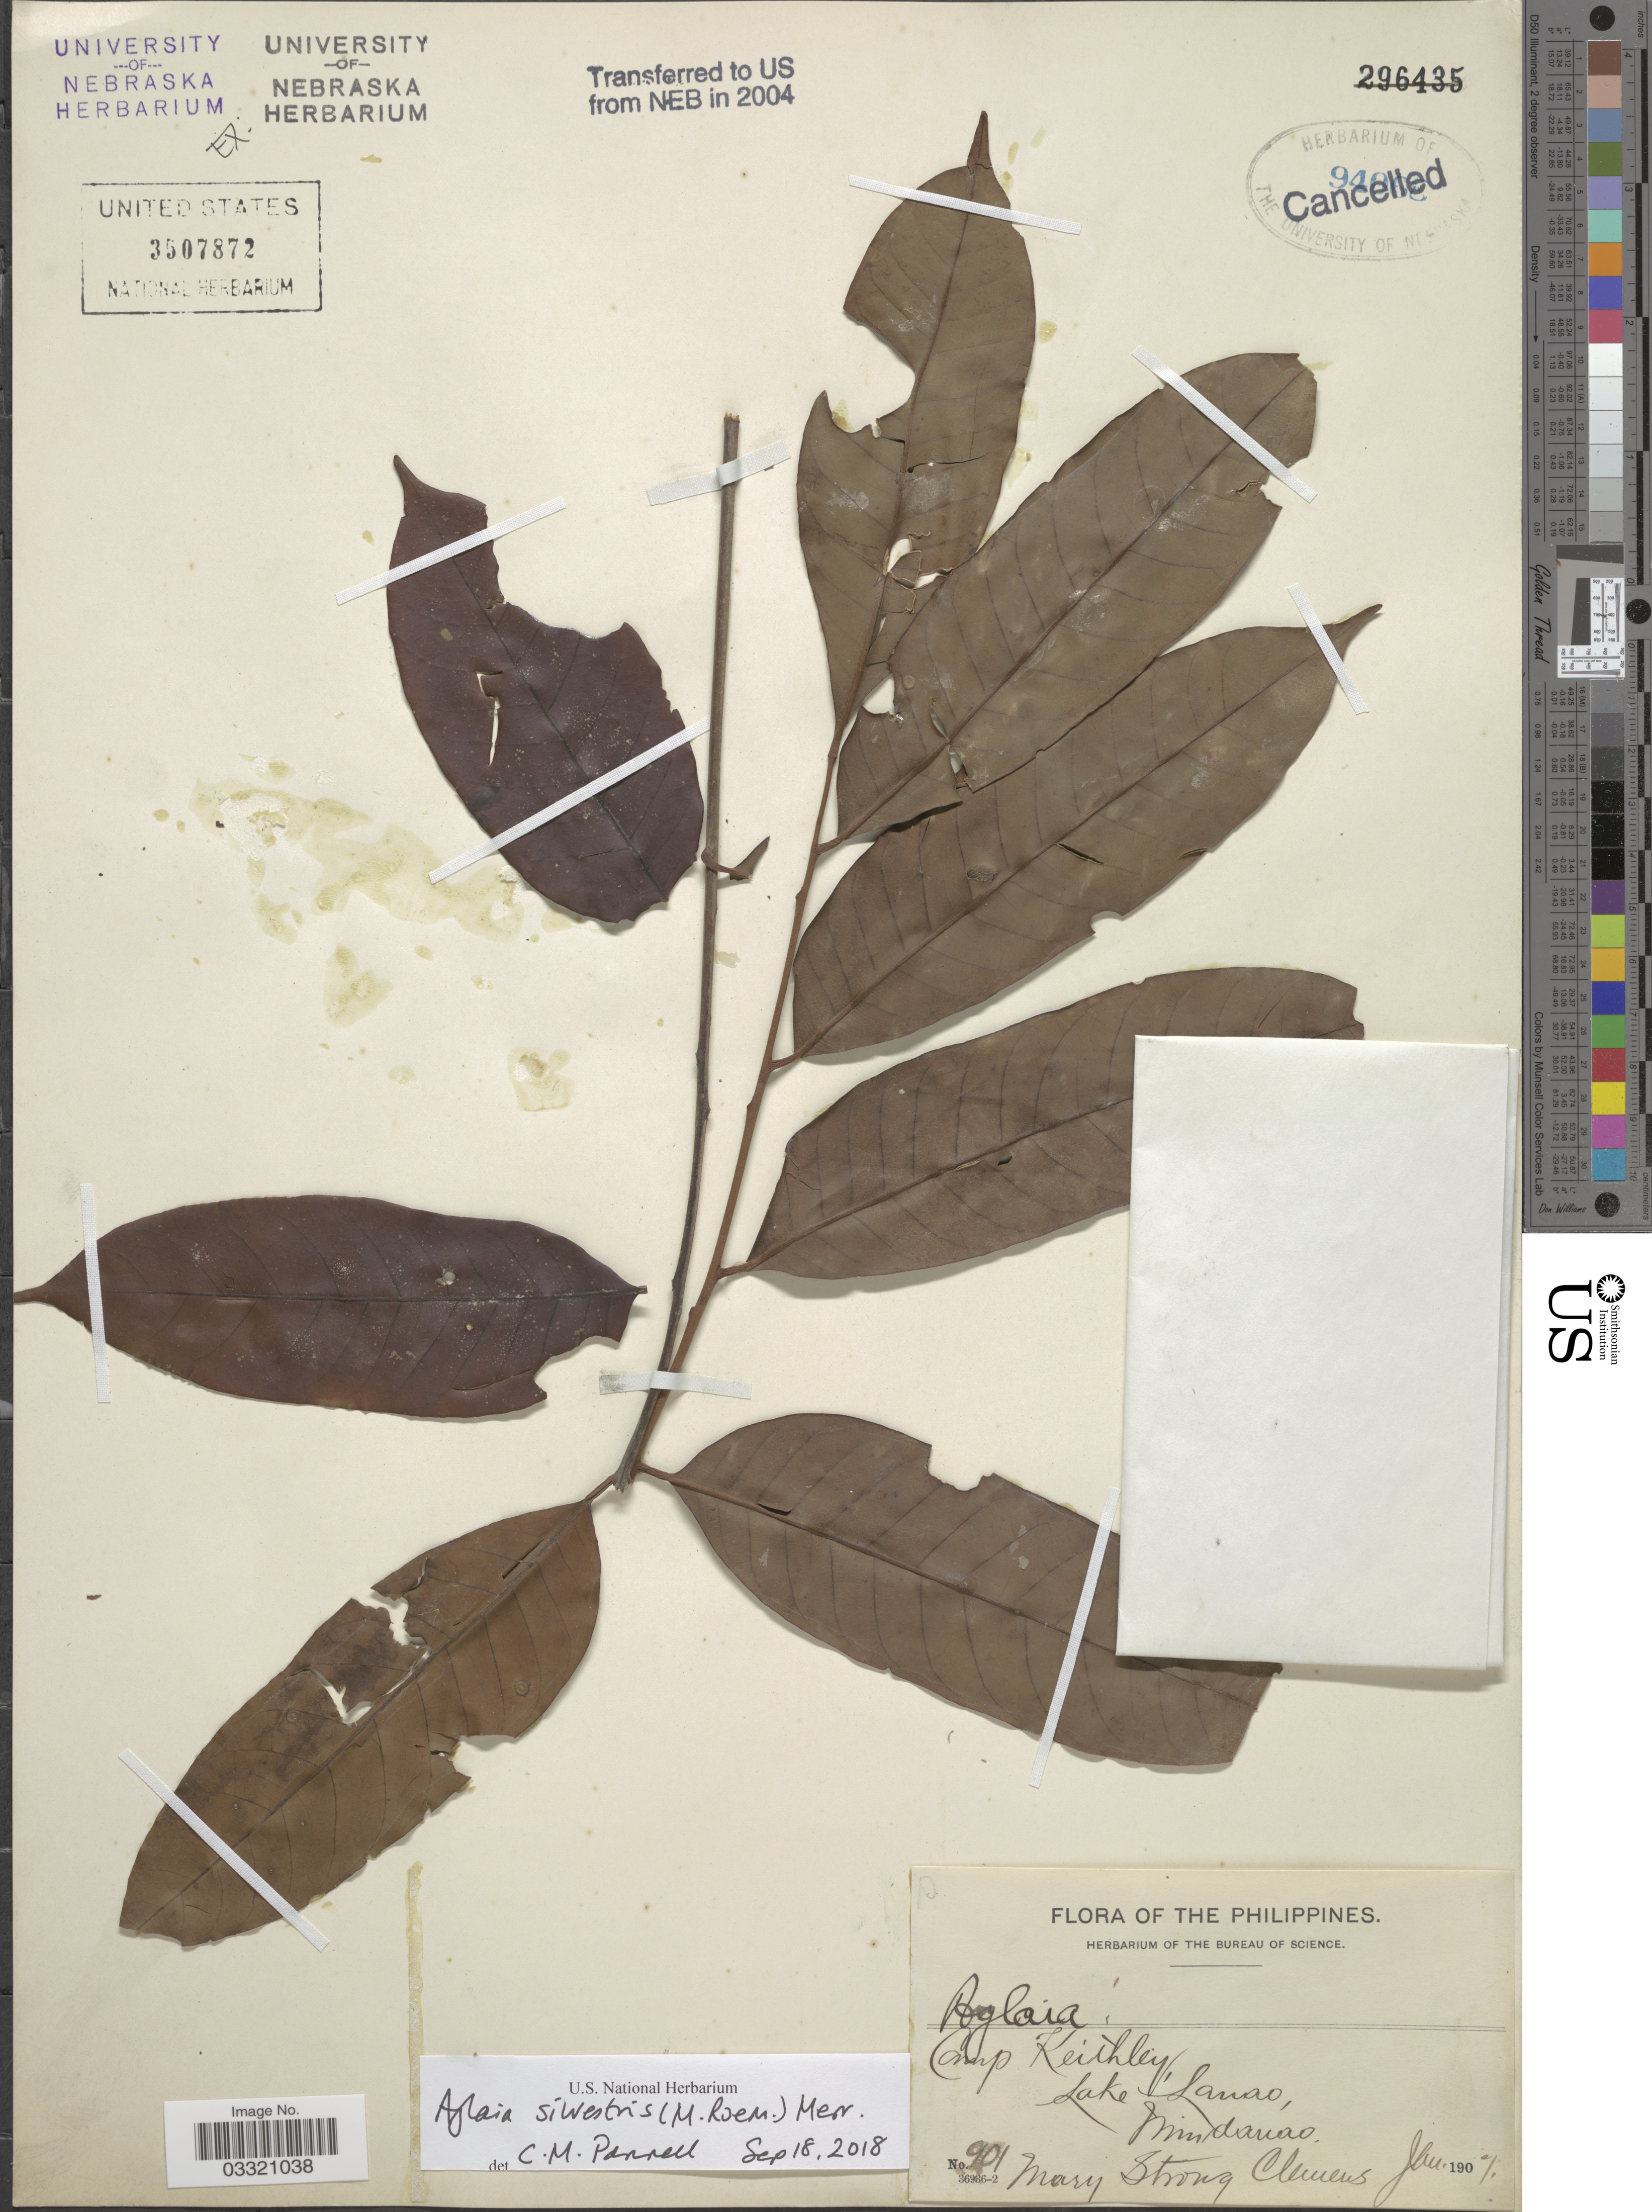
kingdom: Plantae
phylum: Tracheophyta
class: Magnoliopsida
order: Sapindales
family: Meliaceae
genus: Aglaia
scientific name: Aglaia silvestris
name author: (M. Roem.) Merr.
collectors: M. S. Clemens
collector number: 901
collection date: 1907-01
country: Philippines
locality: Camp Keithley, Lake Lanao, Mindanao.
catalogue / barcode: US 3507872